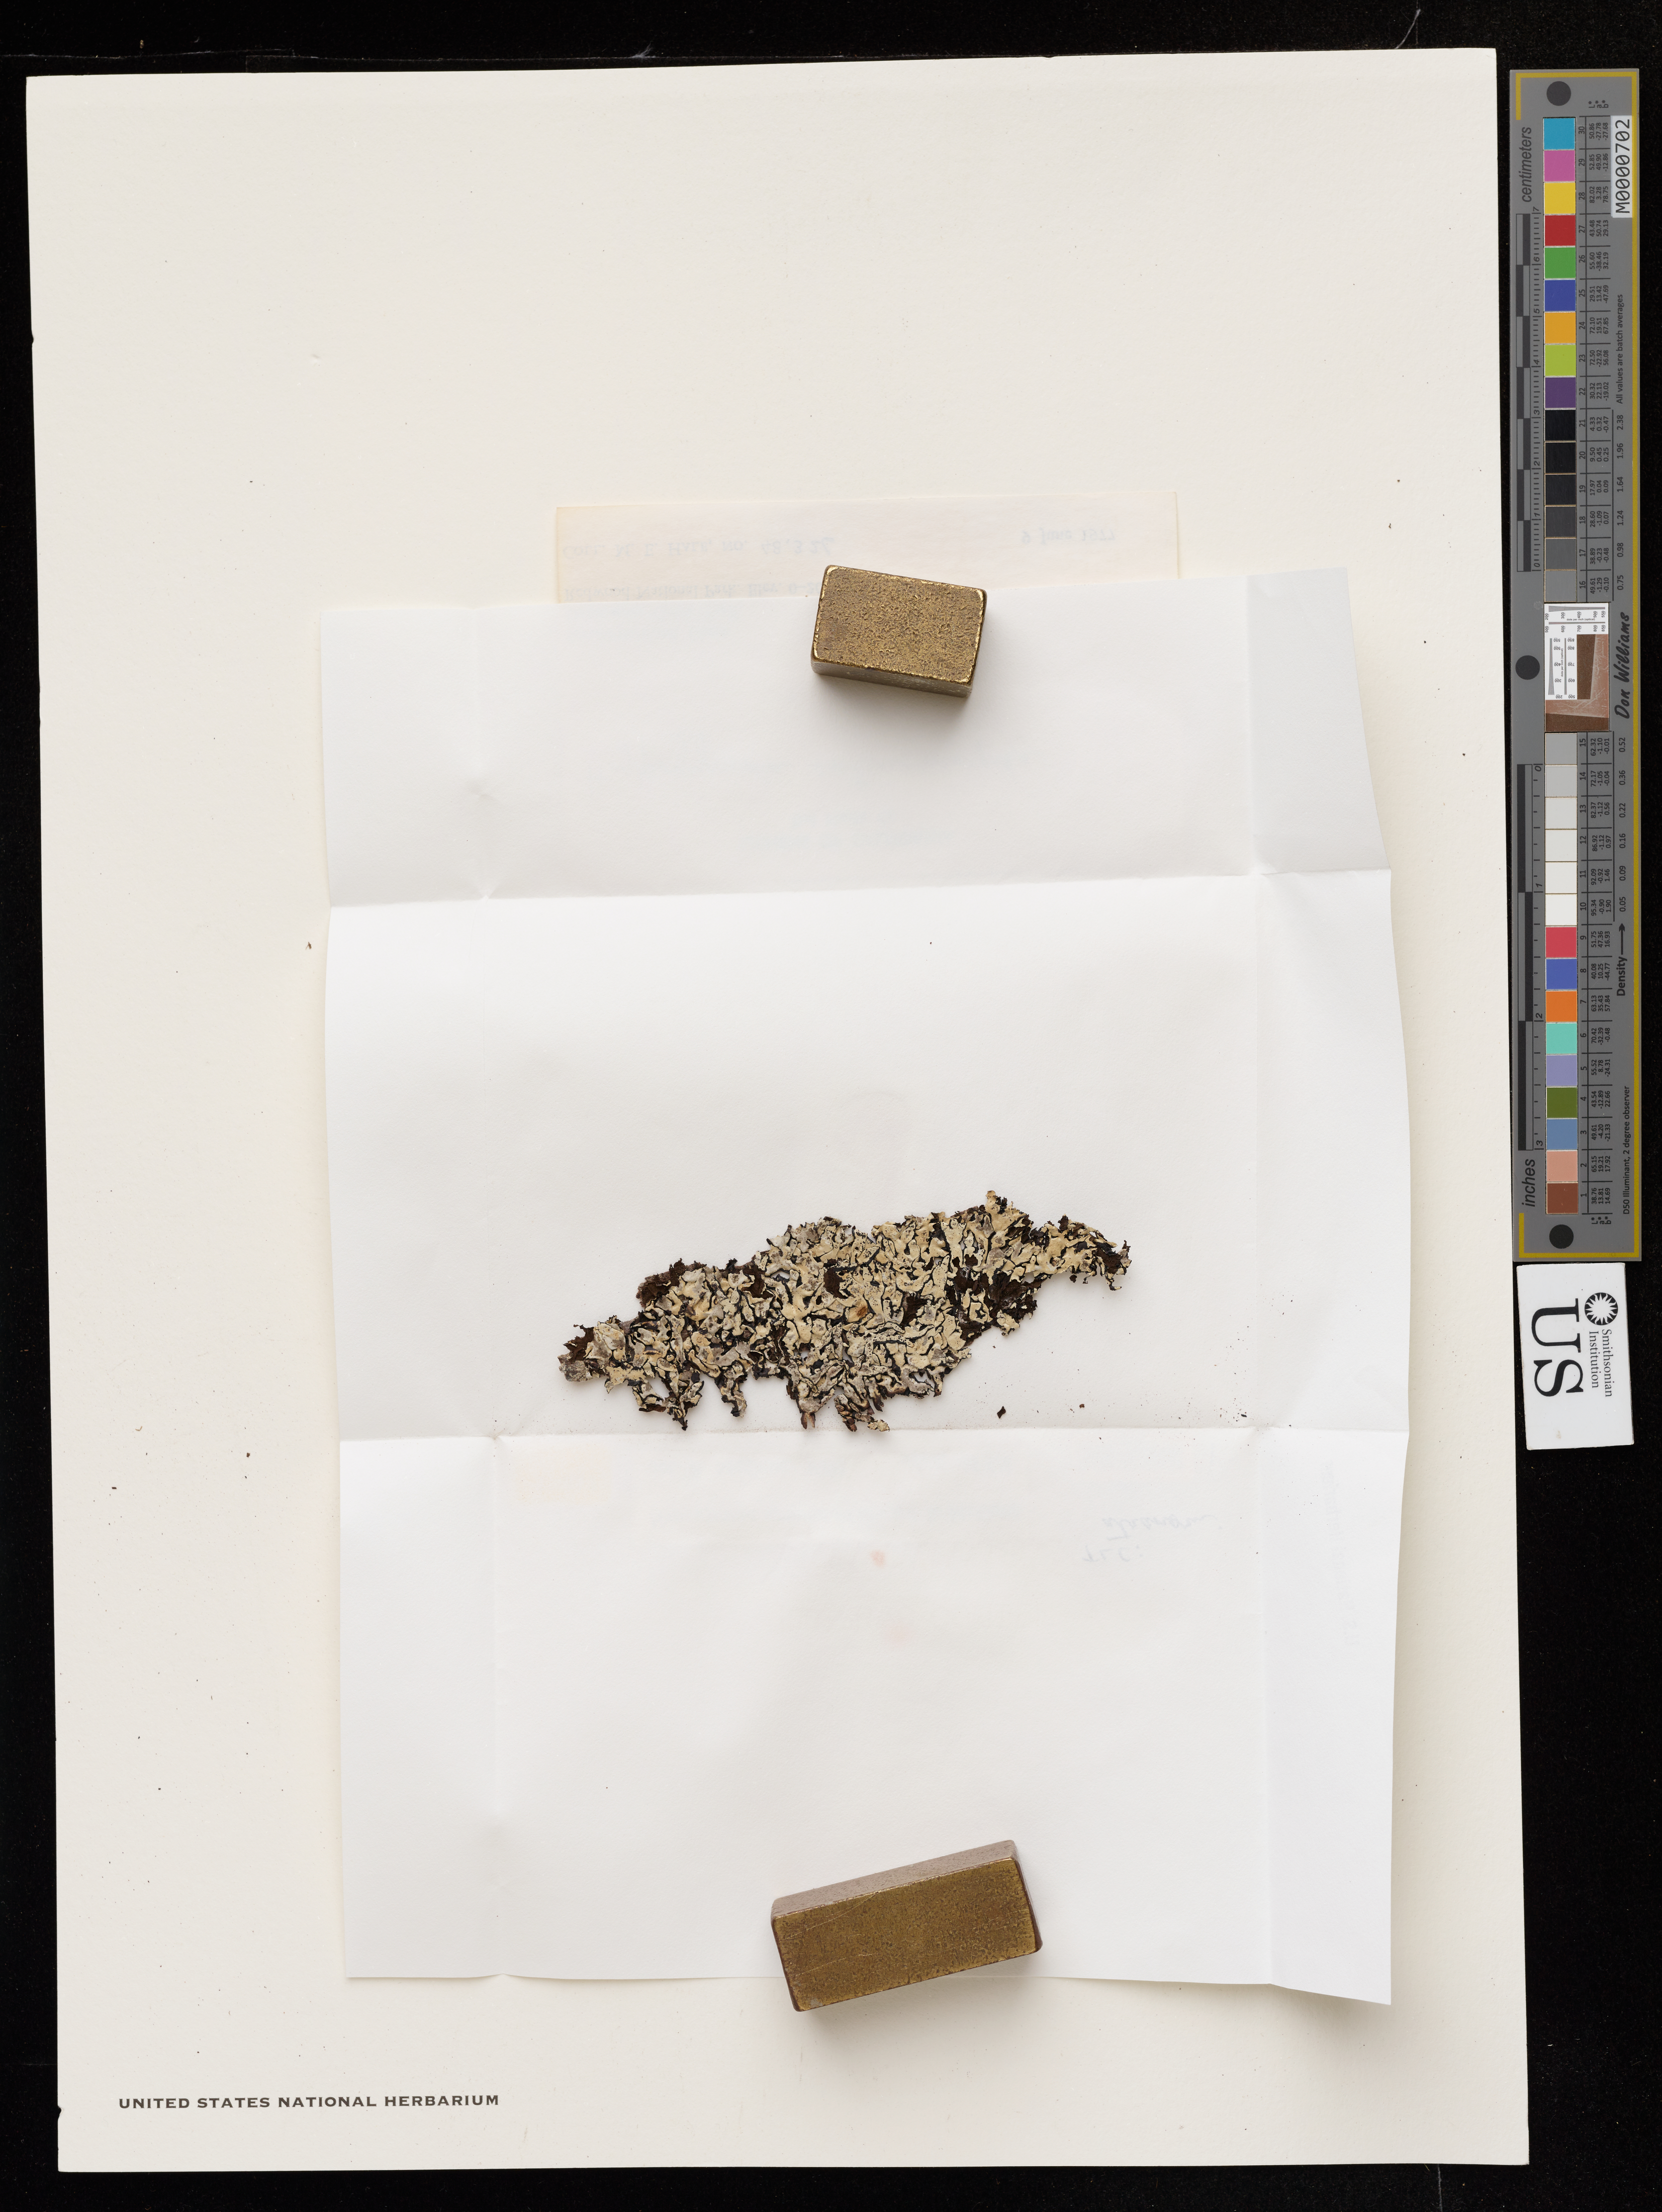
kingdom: Fungi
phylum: Ascomycota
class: Lecanoromycetes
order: Lecanorales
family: Parmeliaceae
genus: Hypogymnia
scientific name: Hypogymnia apinnata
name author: Goward & McCune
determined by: McCune, B.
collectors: M. Hale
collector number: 48326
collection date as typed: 09 Jun 1977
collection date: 1977-06-09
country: United States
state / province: California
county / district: Del Norte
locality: Redwood nat park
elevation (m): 0